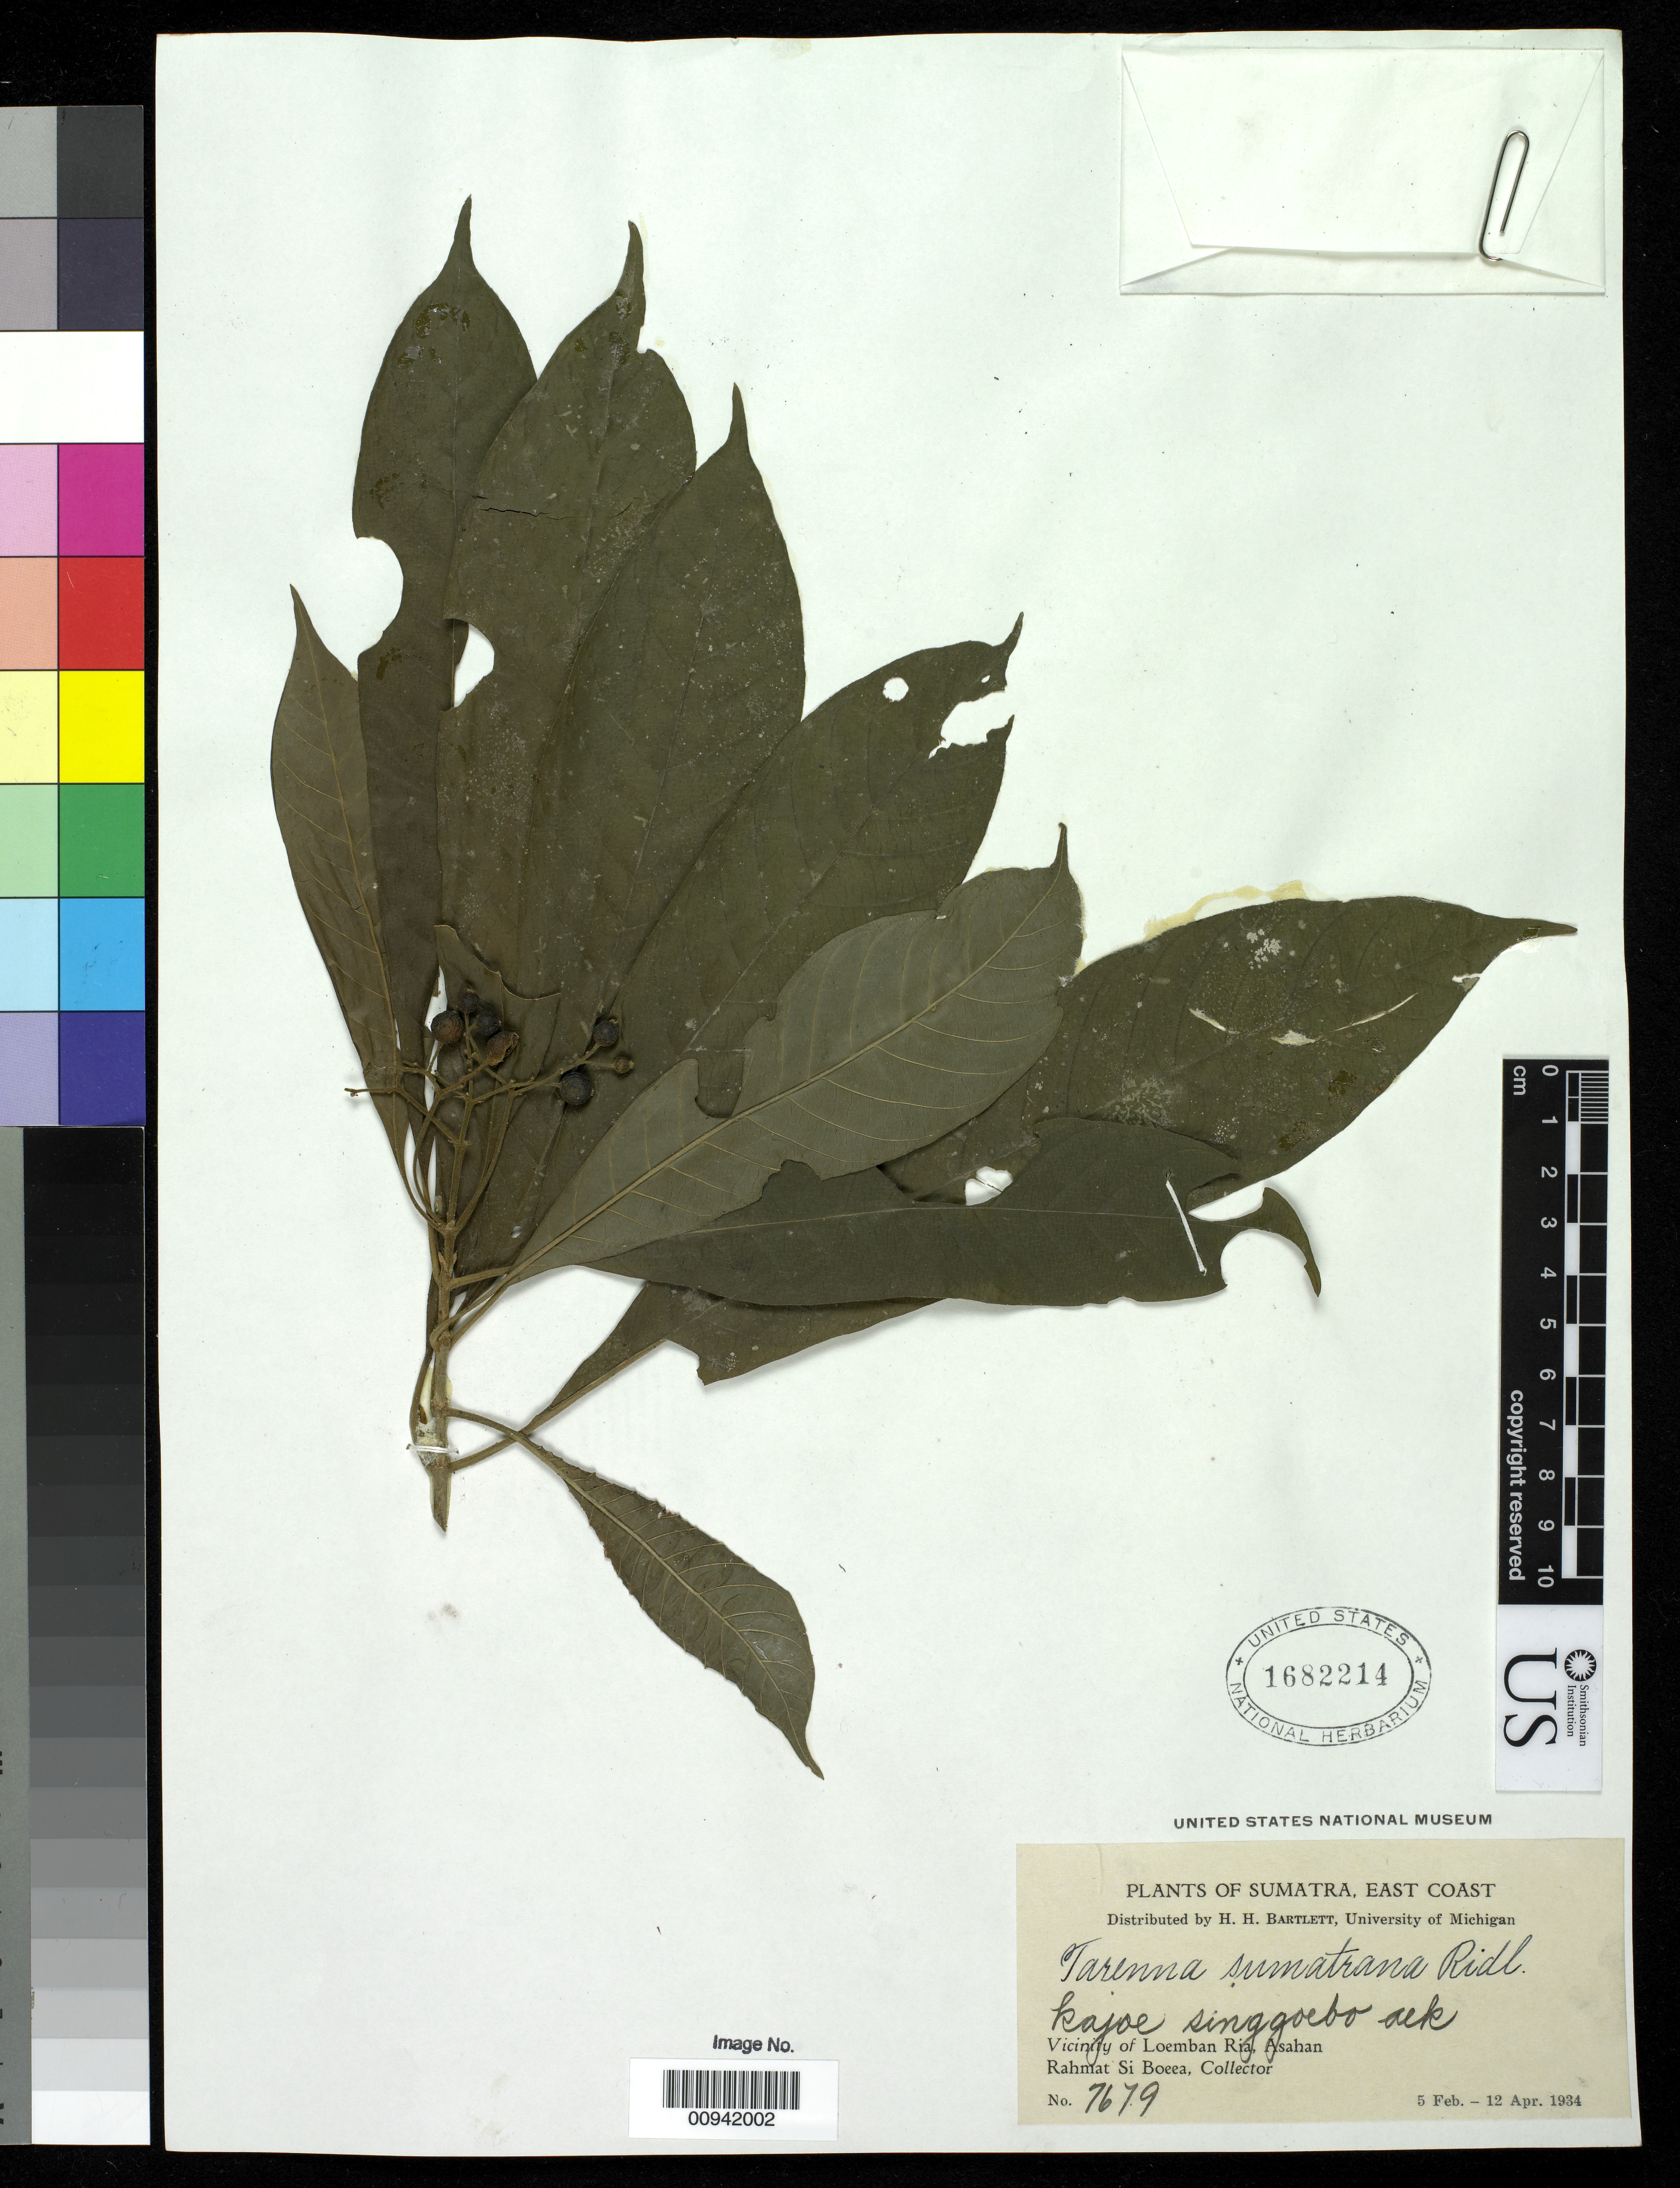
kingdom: Plantae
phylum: Tracheophyta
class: Magnoliopsida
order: Gentianales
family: Rubiaceae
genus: Tarenna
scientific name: Tarenna sumatrana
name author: Ridl.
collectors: Rahmat Si Boeea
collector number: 7679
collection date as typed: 05 Feb 1934 to 12 Feb 1934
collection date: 1934-02-05/1934-02-12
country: Indonesia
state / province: Sumatra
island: Sumatra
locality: East Coast. Vicinity of Loemban Ria, Asahan.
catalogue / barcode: US 1682214